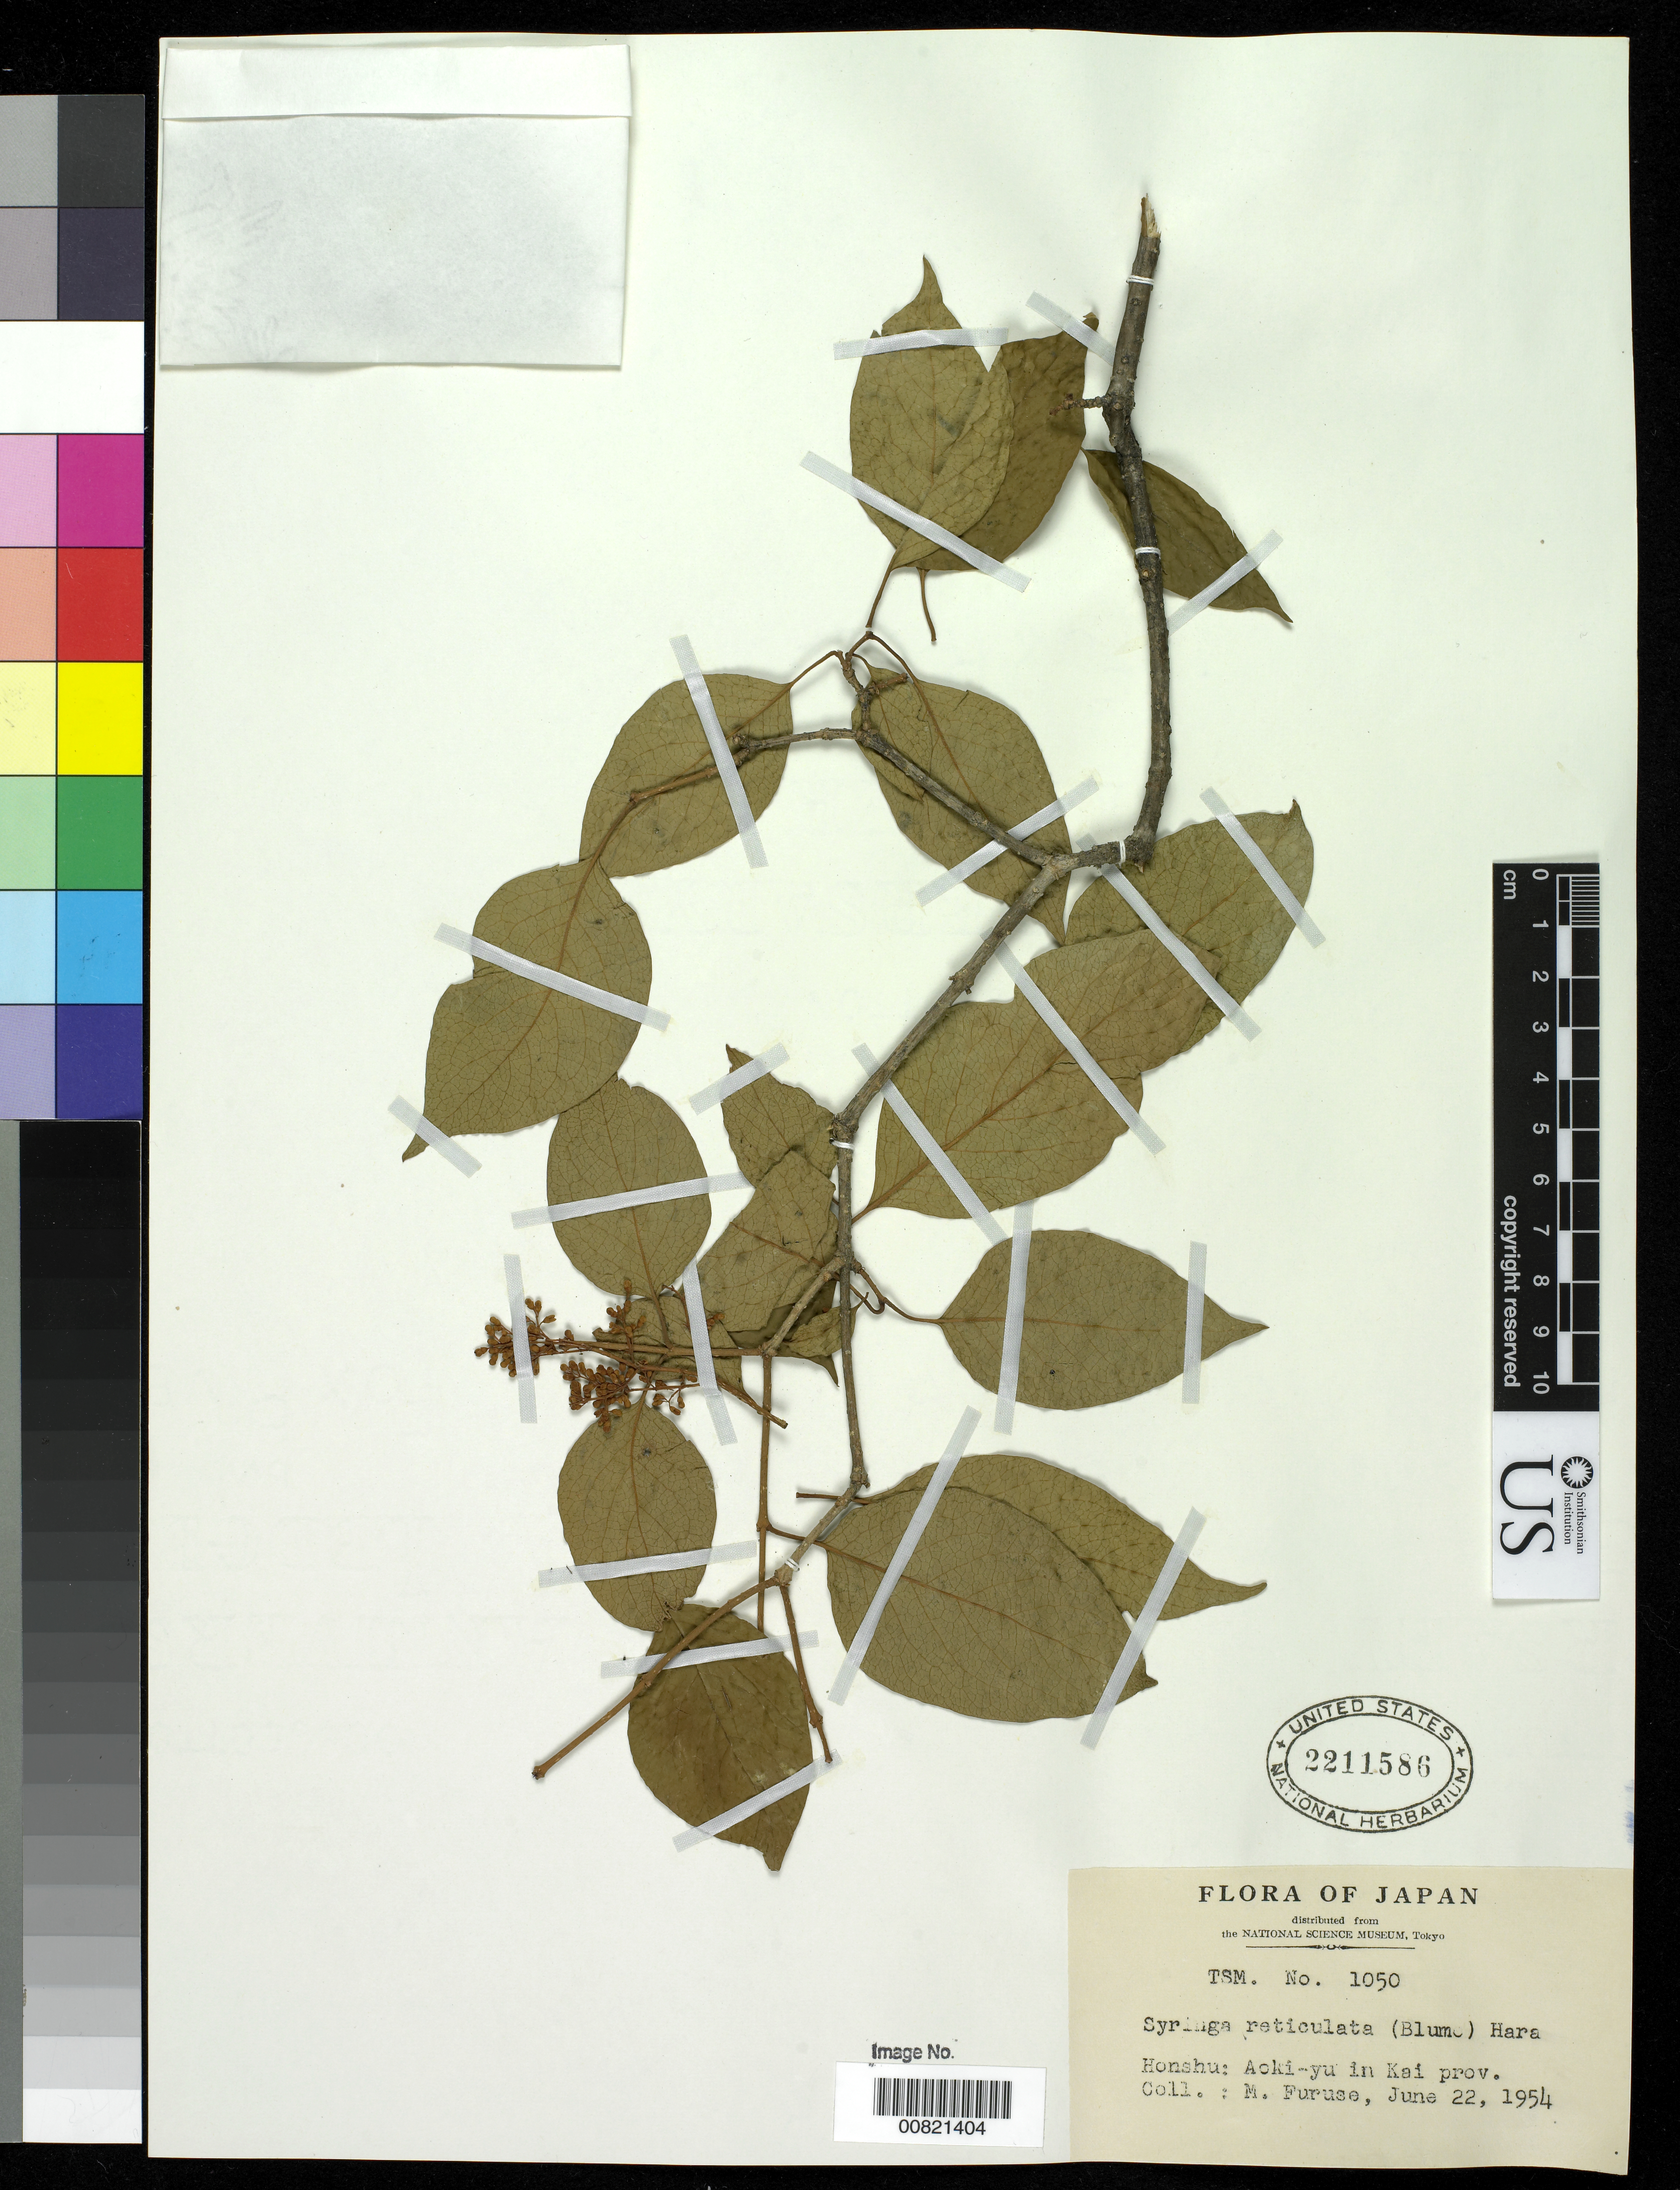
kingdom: Plantae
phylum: Tracheophyta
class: Magnoliopsida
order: Lamiales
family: Oleaceae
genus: Syringa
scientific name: Syringa reticulata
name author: (Blume) H. Hara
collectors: M. Furuse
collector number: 1050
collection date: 1954-06-22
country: Japan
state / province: Yamanasi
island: Honshu I.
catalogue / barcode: US 2211586